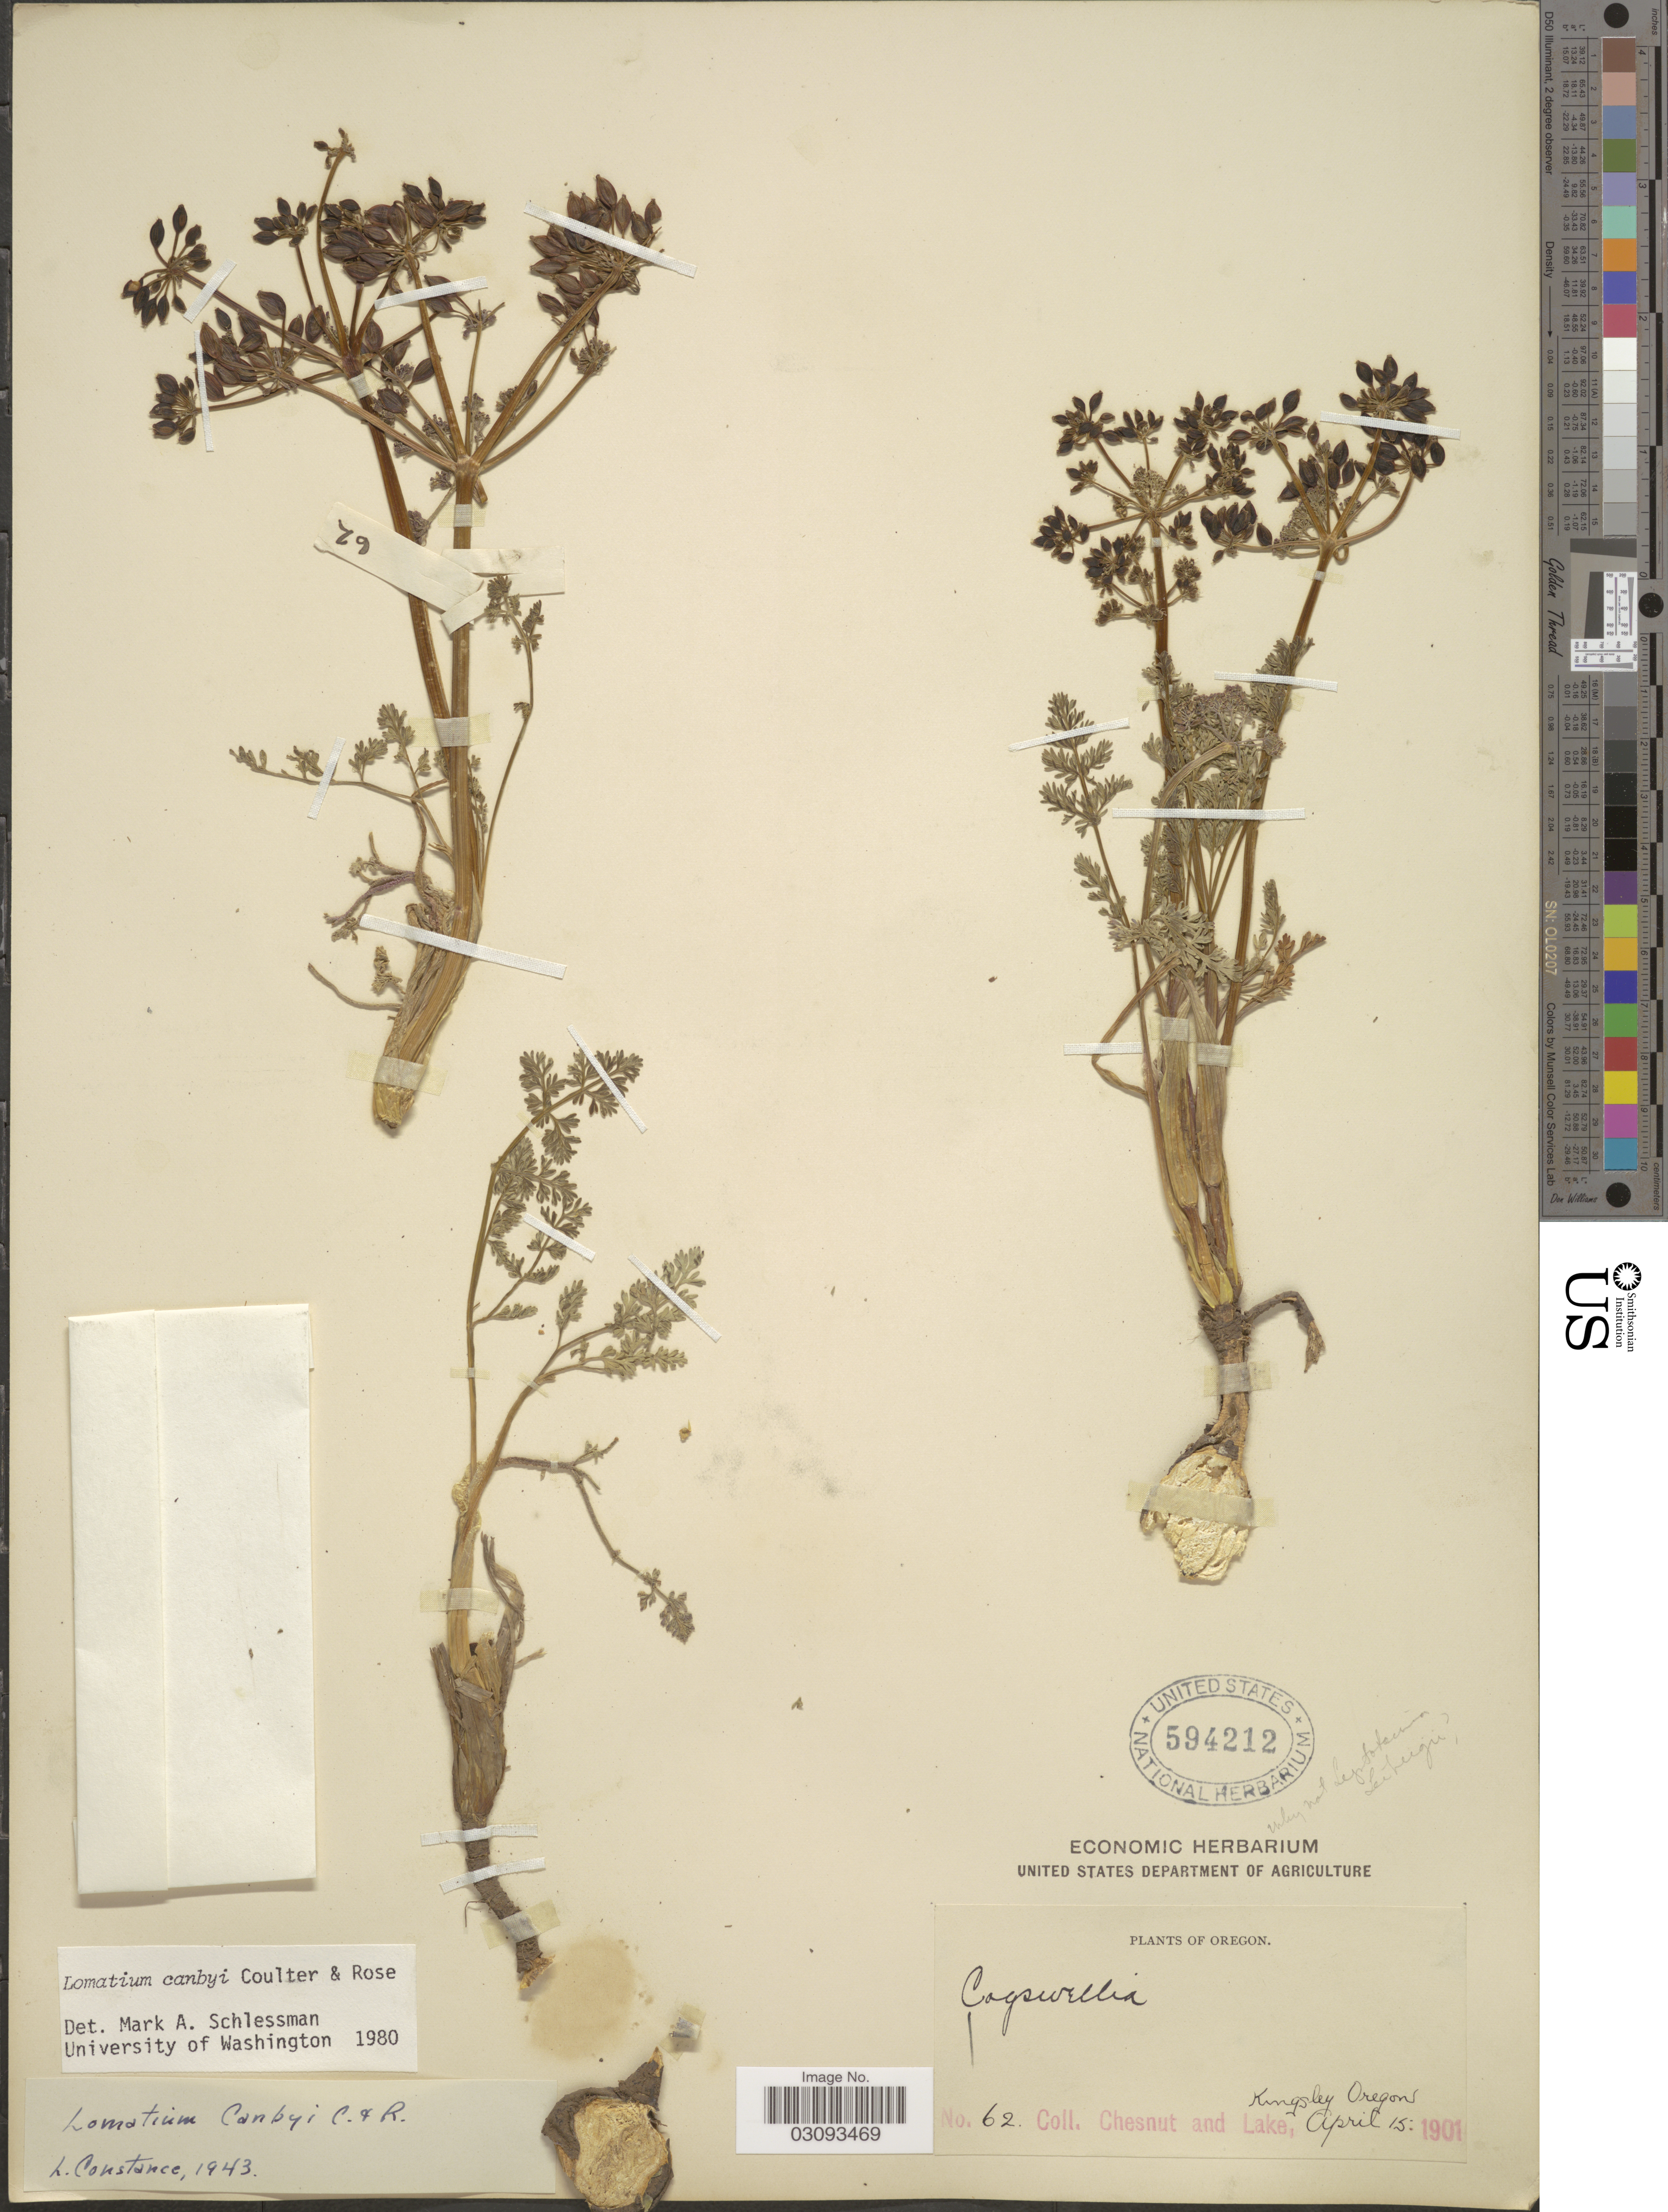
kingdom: Plantae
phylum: Tracheophyta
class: Magnoliopsida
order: Apiales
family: Apiaceae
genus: Lomatium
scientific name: Lomatium canbyi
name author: (J.M. Coult. & Rose) J.M. Coult. & Rose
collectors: Chesnut & Lake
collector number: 62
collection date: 1901-04-15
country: United States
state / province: Oregon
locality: Kingsley Oregon.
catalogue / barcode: US 594212